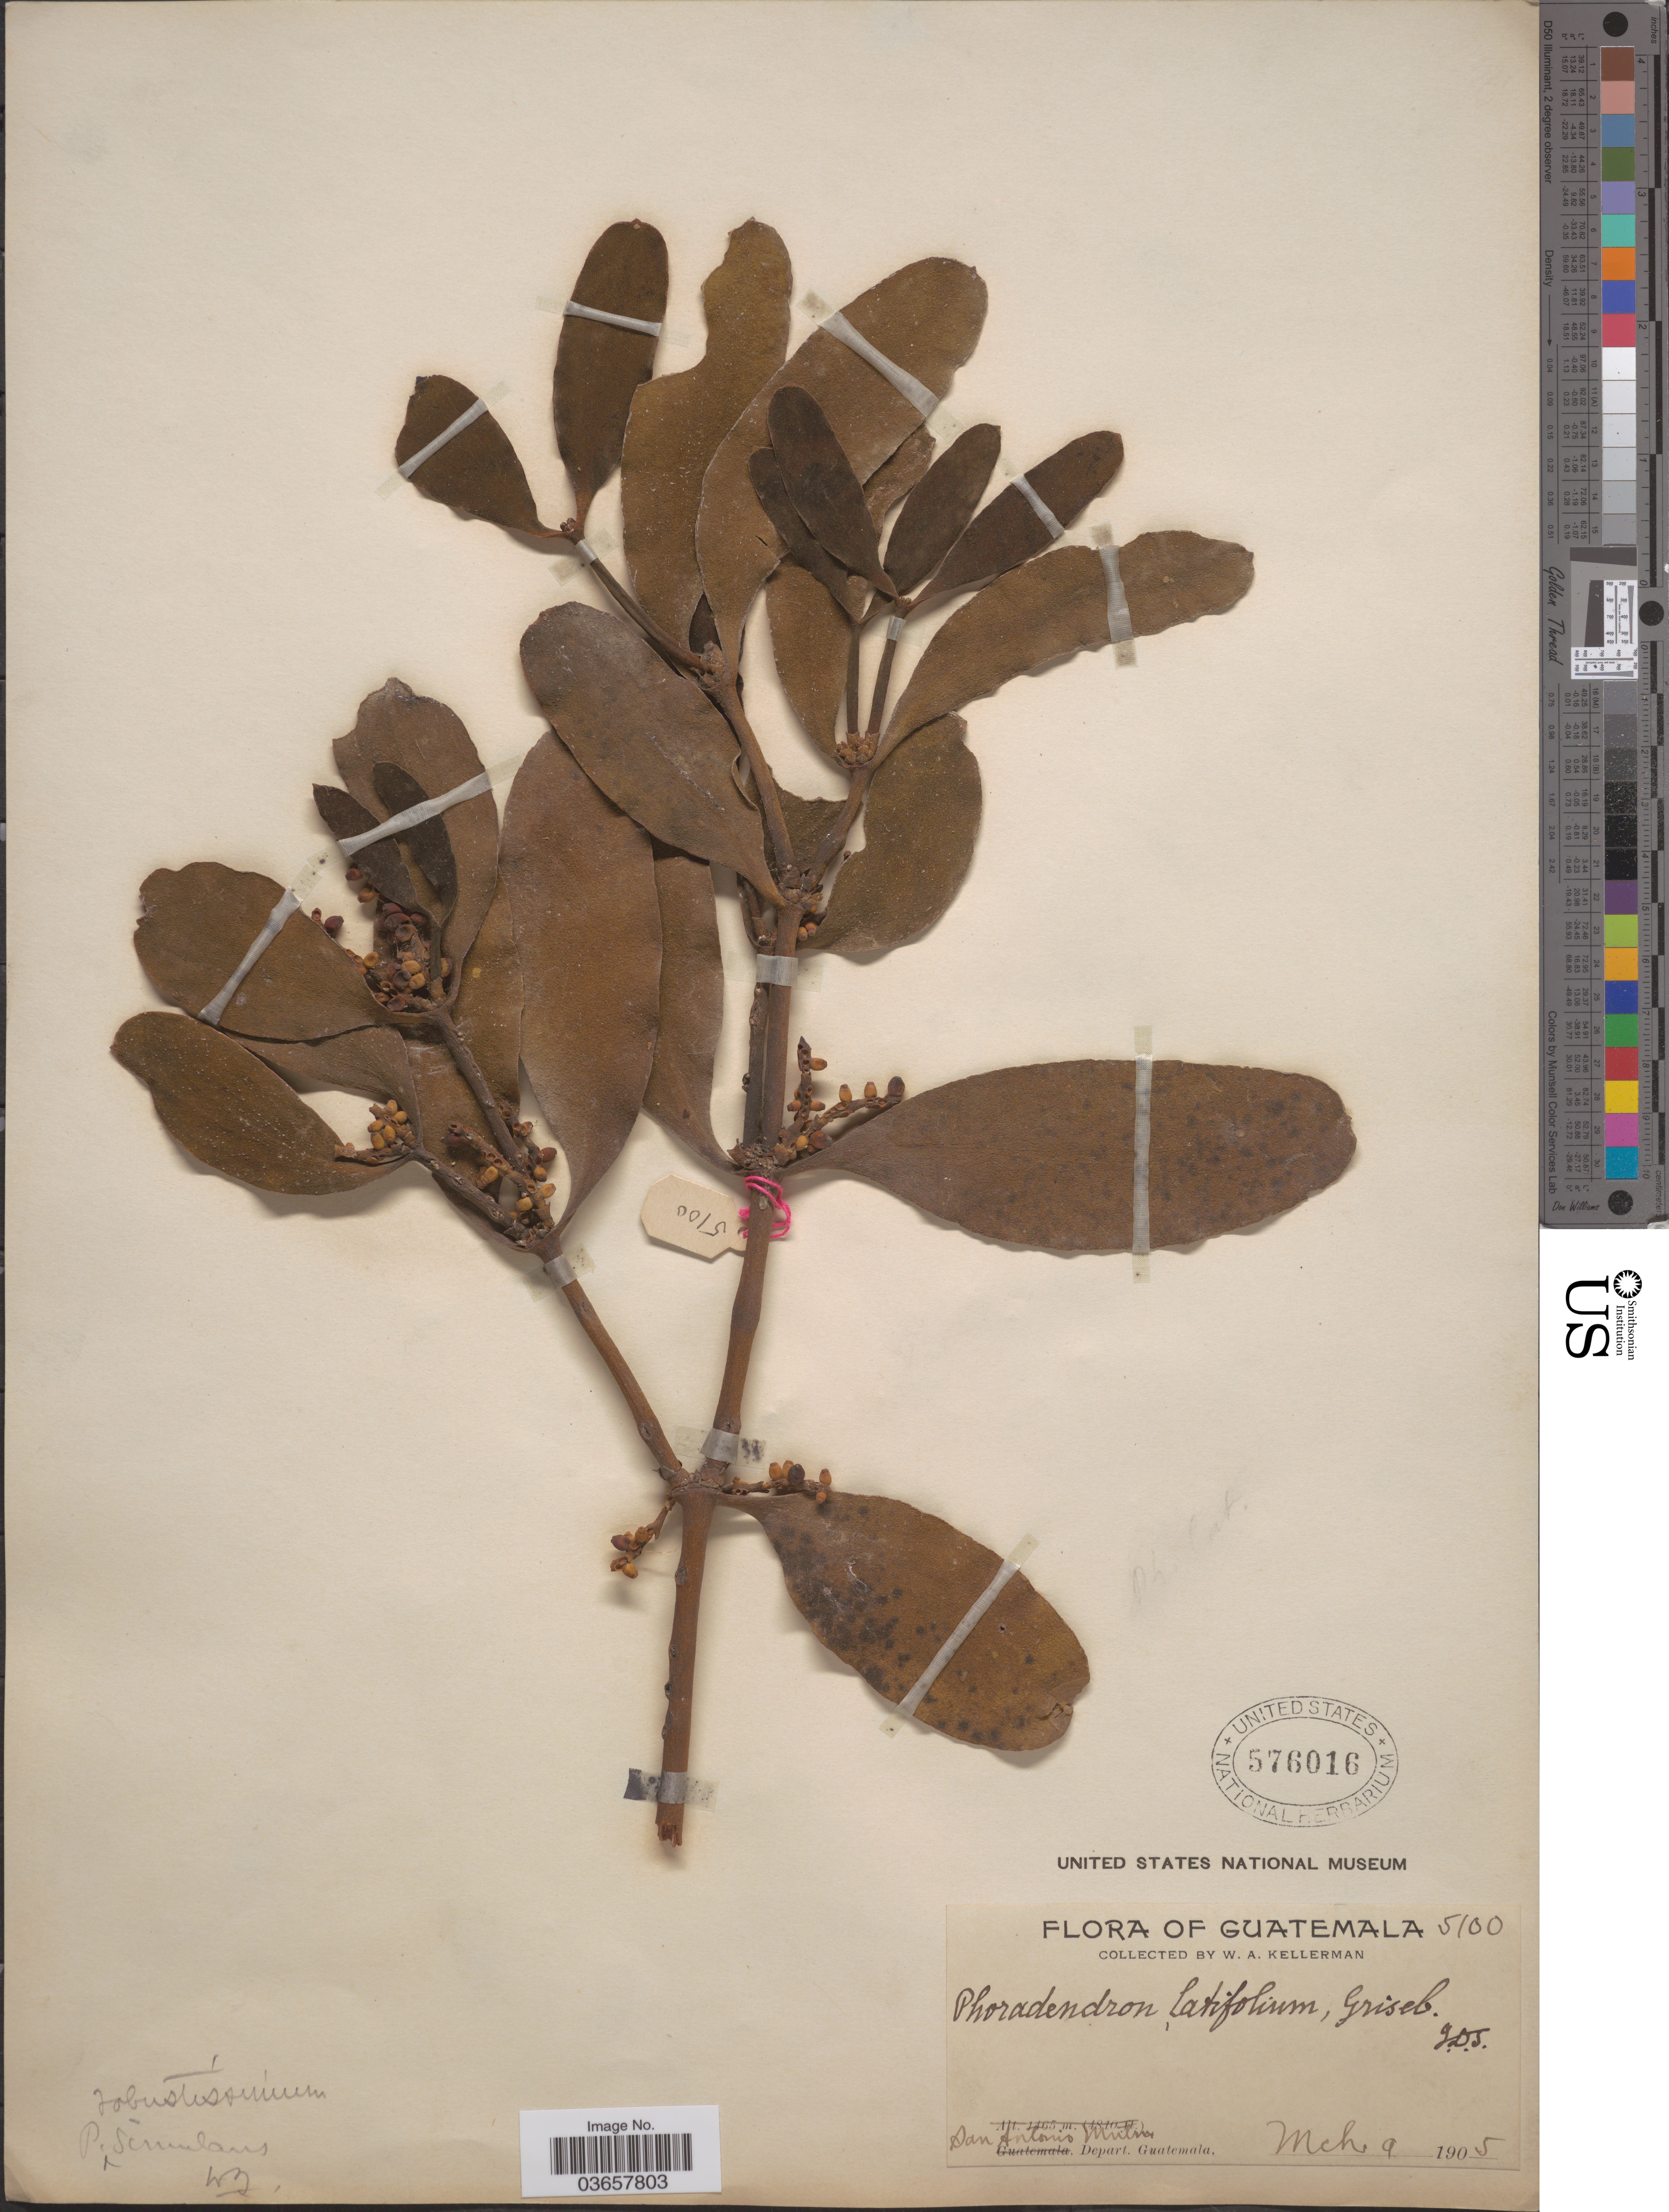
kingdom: Plantae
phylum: Tracheophyta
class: Magnoliopsida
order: Santalales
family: Viscaceae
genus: Phoradendron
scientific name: Phoradendron robustissimum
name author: Eichler in Mart.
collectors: W. Kellerman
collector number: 5100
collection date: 1905-03-09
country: Guatemala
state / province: Guatemala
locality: San Antonio Mnts. Depart. Guatemala.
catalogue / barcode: US 576016